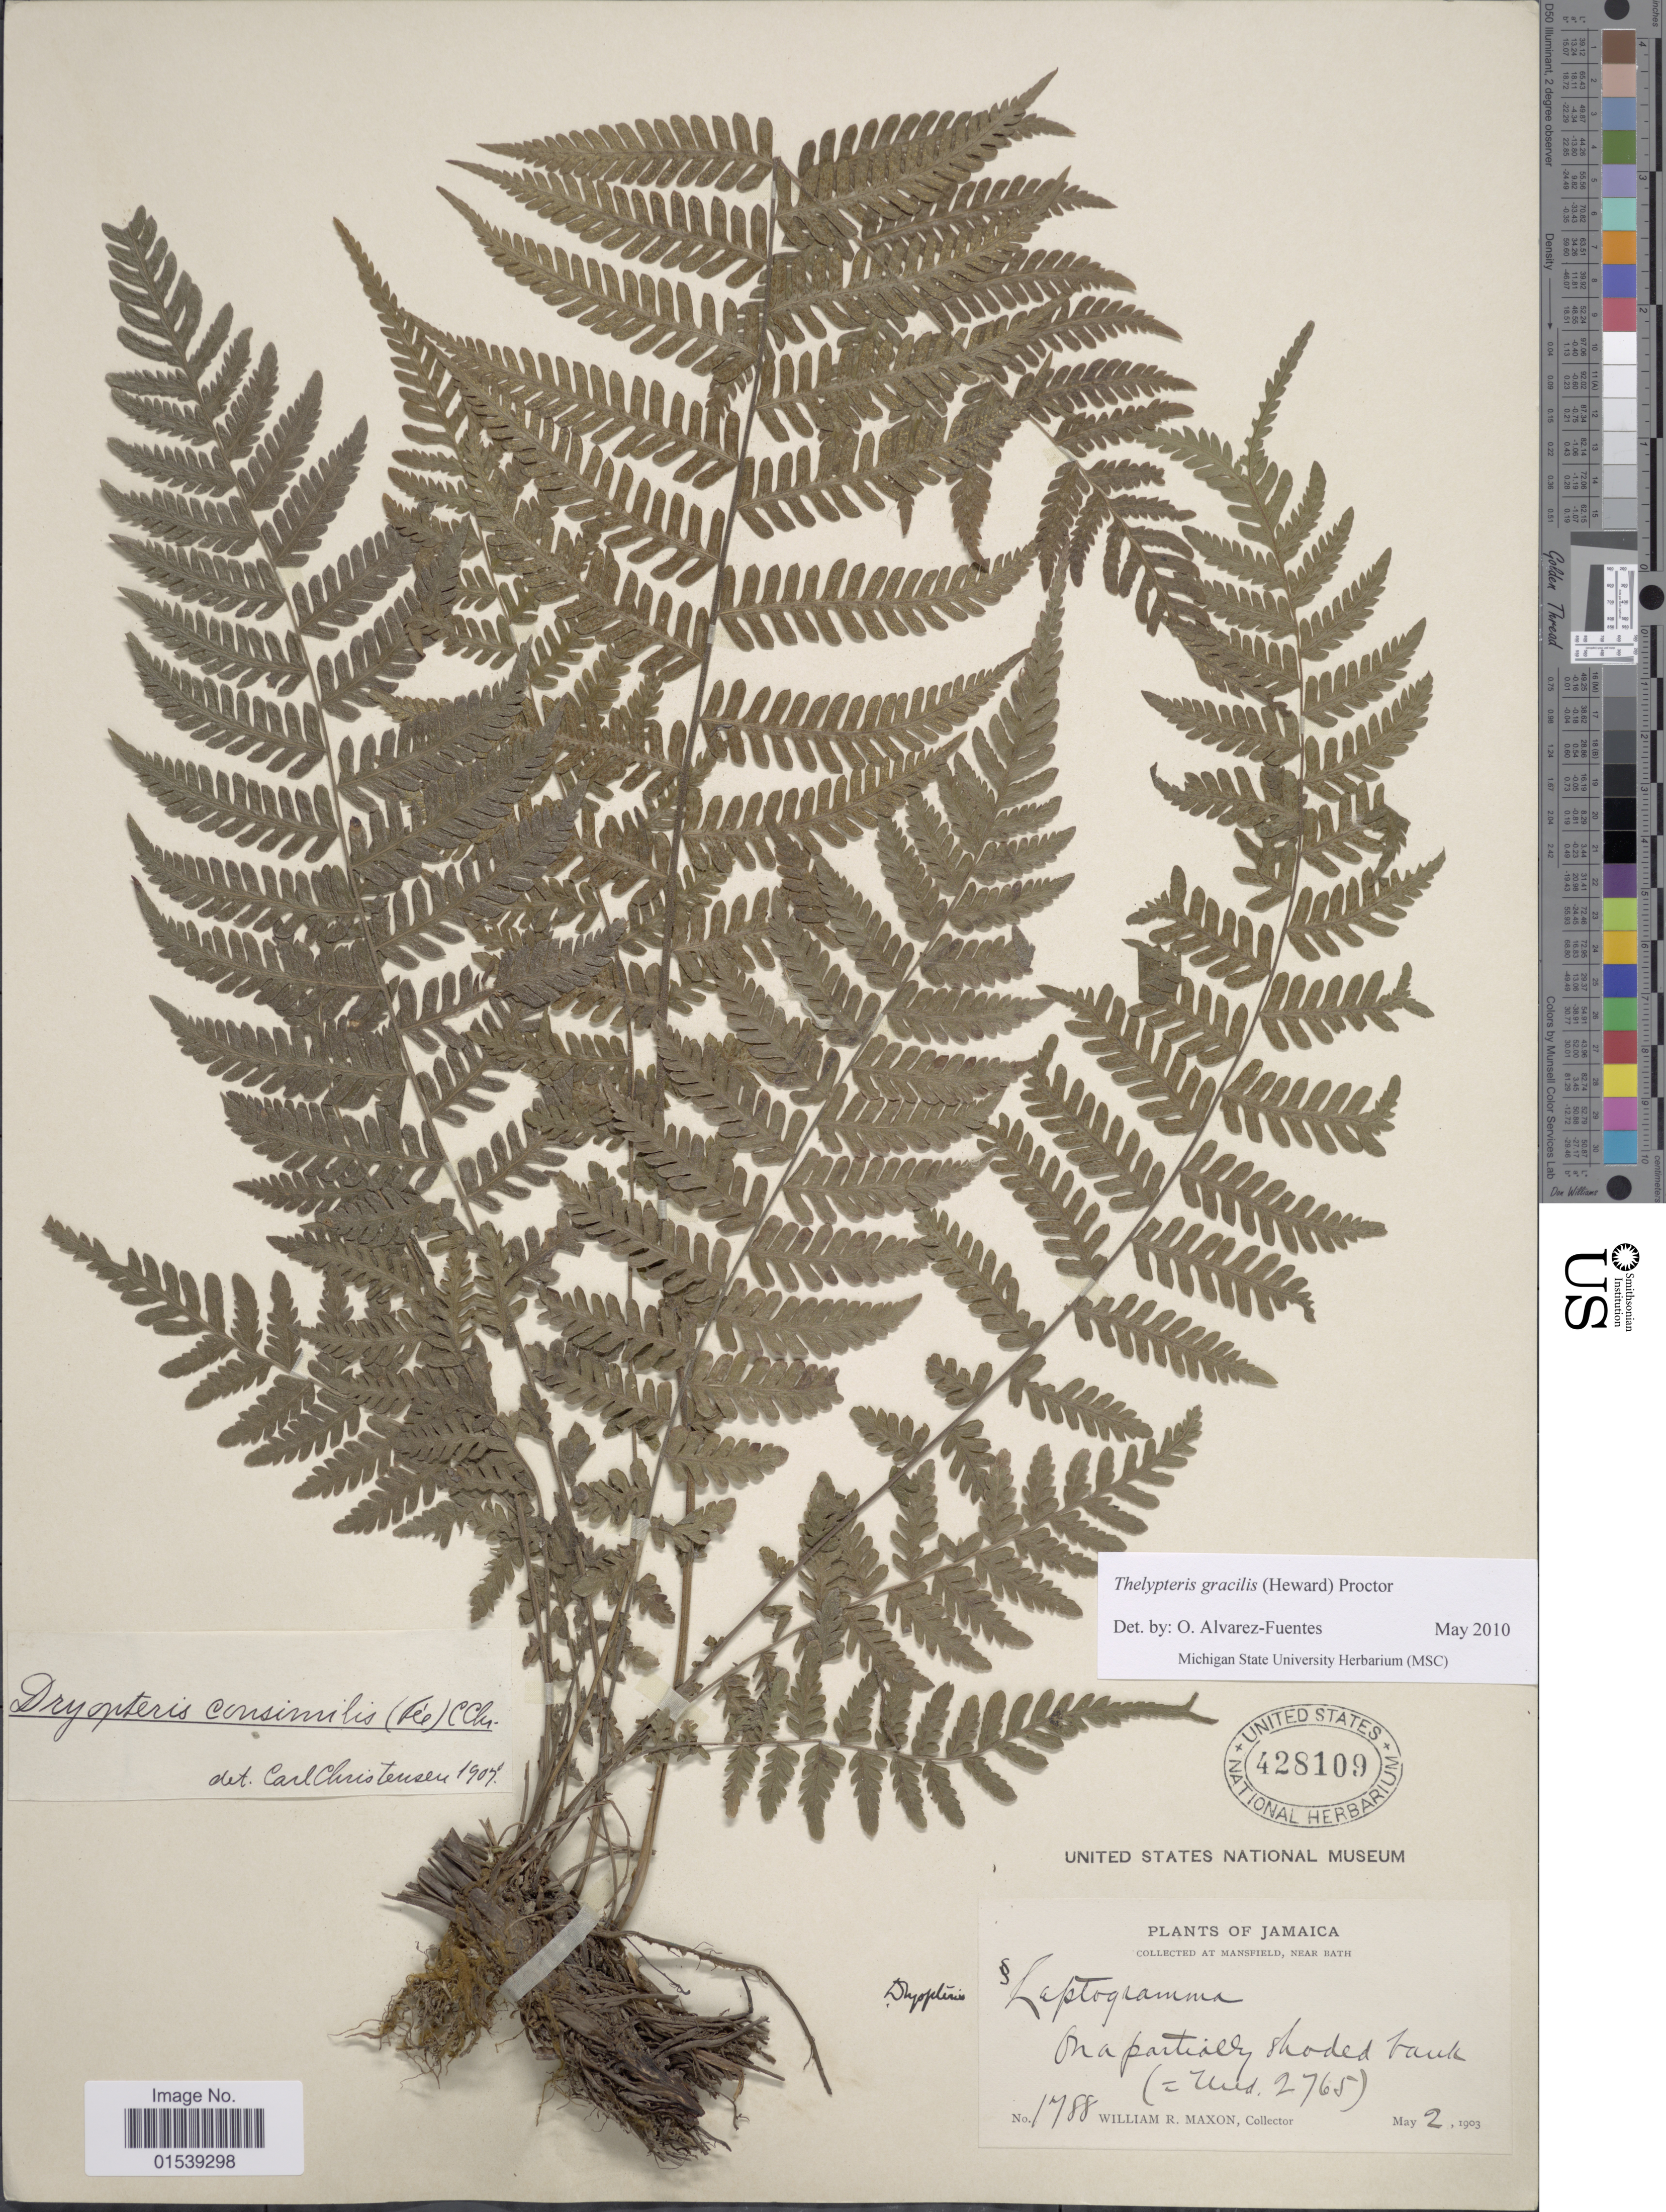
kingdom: Plantae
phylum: Tracheophyta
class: Polypodiopsida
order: Polypodiales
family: Thelypteridaceae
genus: Amauropelta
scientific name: Amauropelta gracilis ined. 2015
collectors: W. R. Maxon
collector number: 1788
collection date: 1903-05-02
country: Jamaica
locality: Mansfield, near Bath, on a partially shaded bank.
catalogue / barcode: US 428109